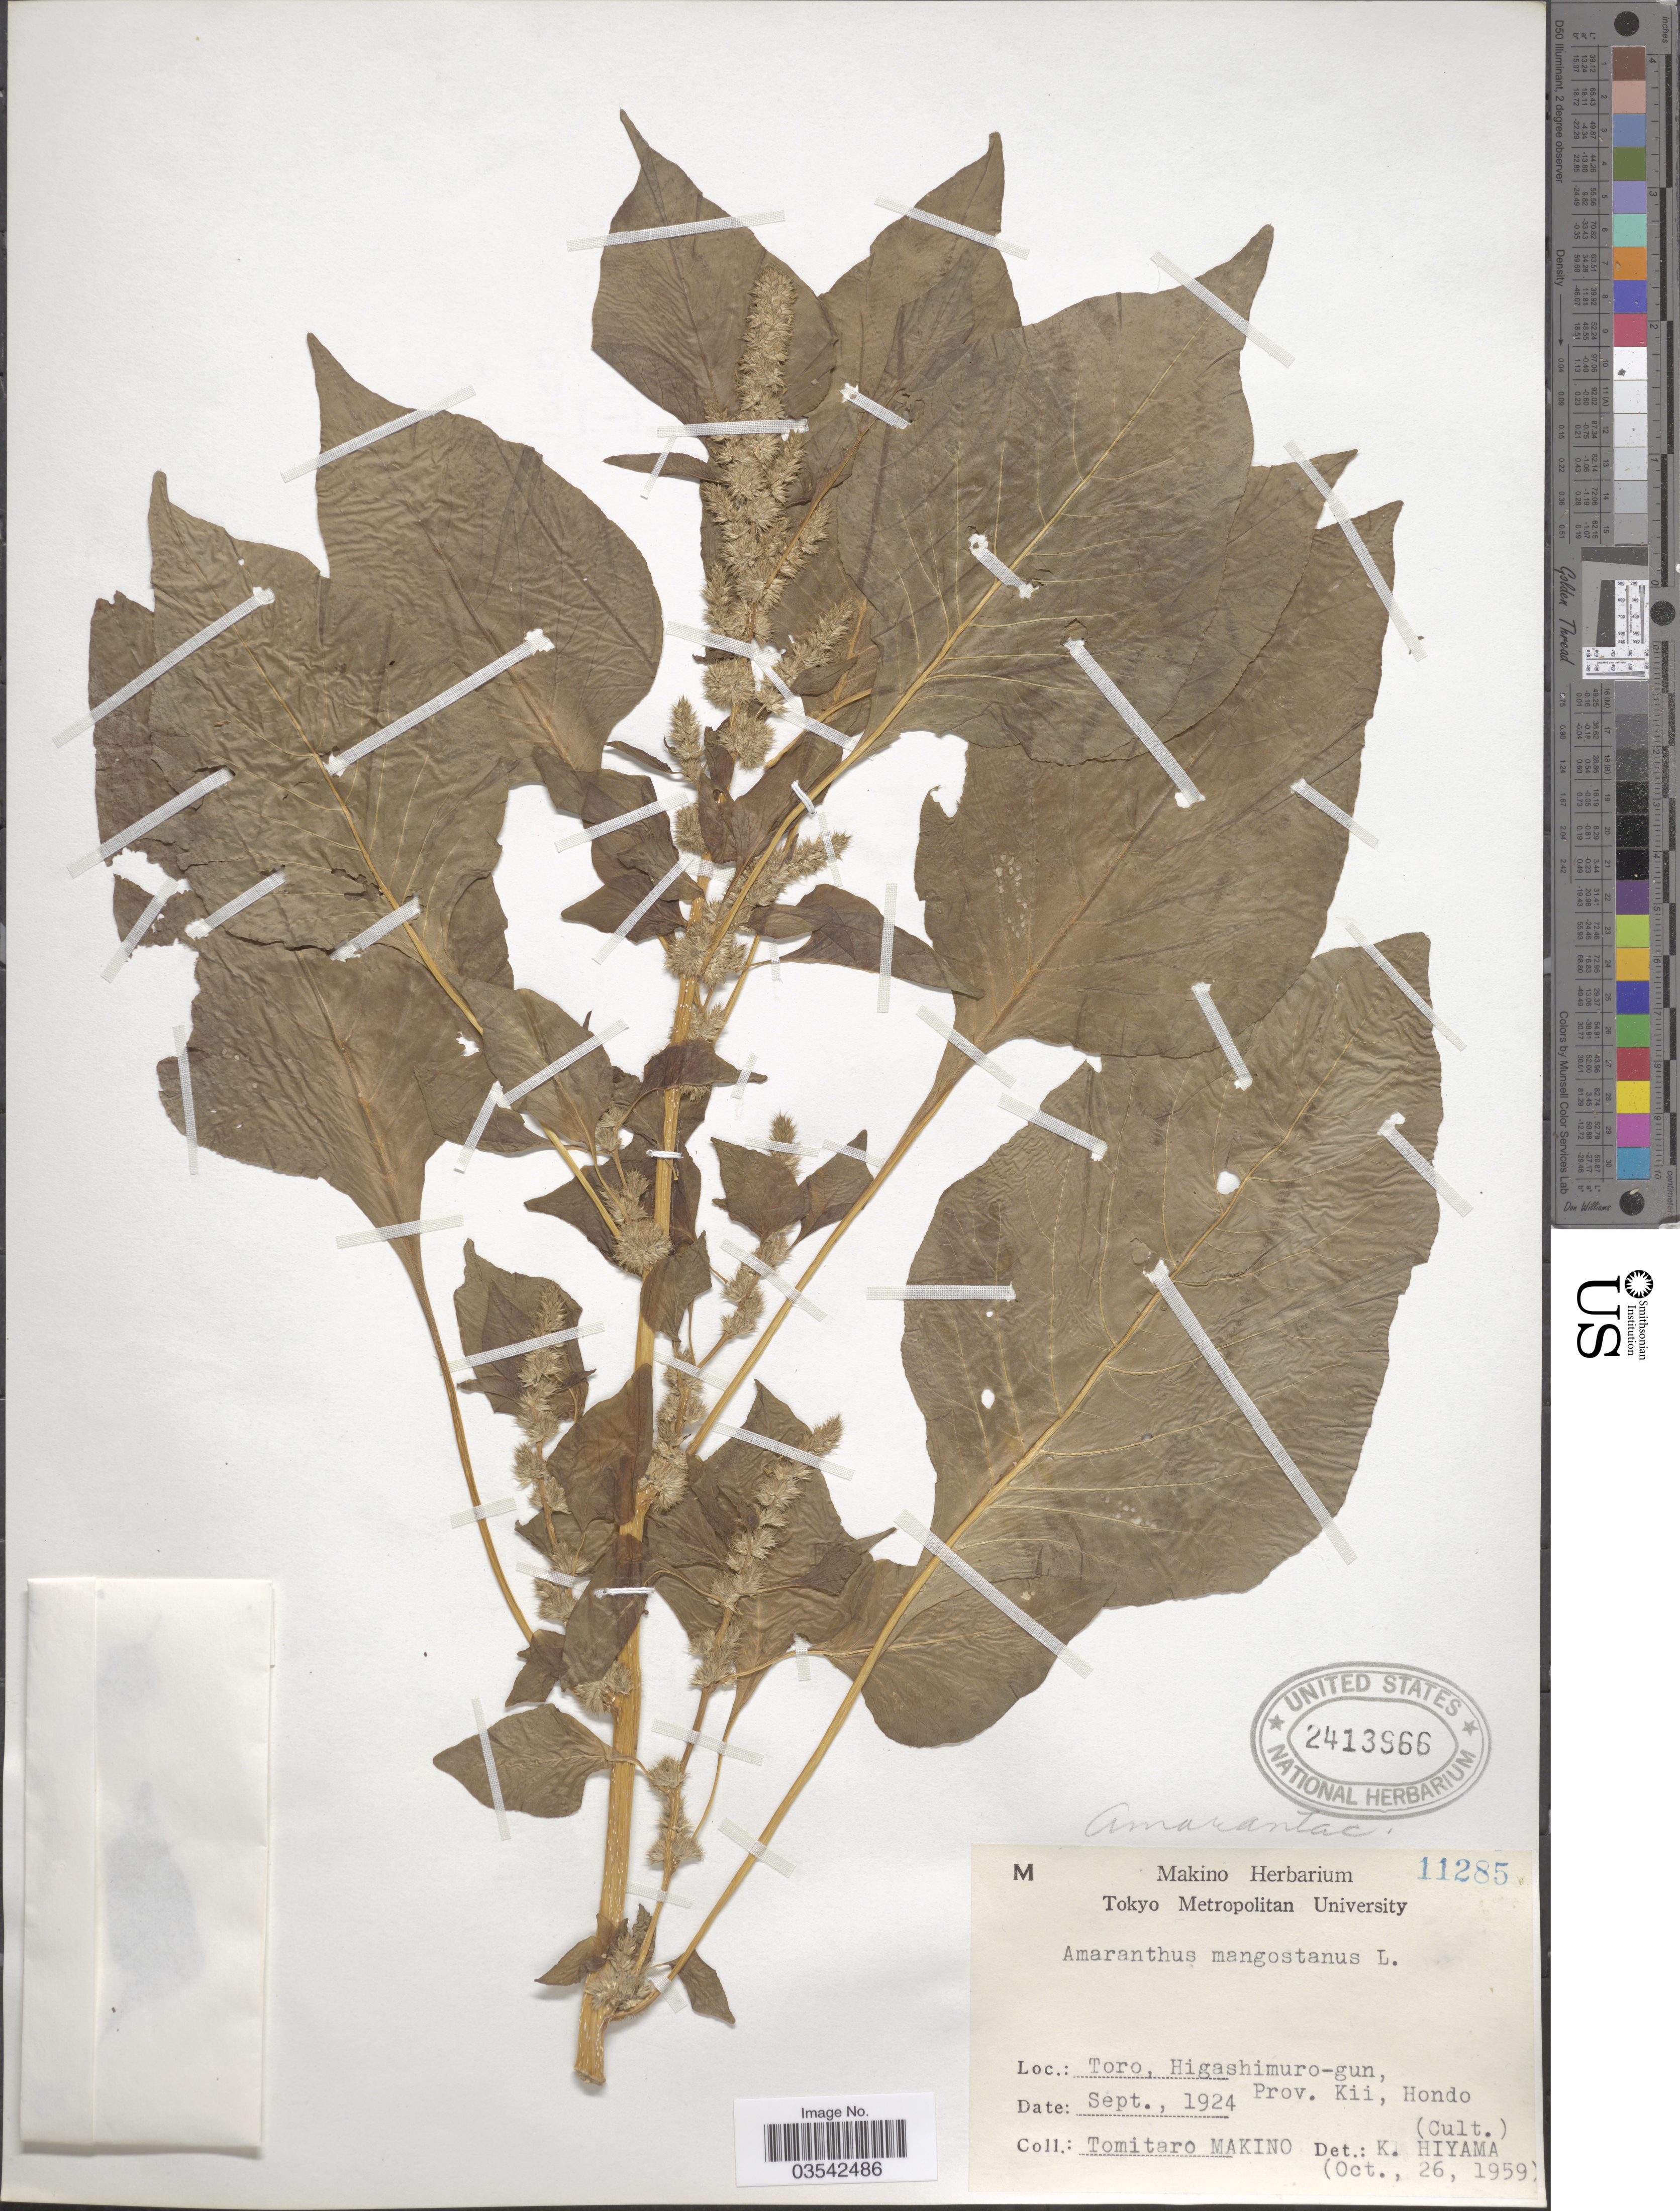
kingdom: Plantae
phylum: Tracheophyta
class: Magnoliopsida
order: Caryophyllales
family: Amaranthaceae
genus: Amaranthus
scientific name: Amaranthus mangostanus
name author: L.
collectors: T. Makino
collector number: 11285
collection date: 1924-09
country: Japan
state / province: Tokyo, Federal City of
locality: Toro, Higashimuro-gun, Prov. Kii, Hondo.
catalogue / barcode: US 2413966